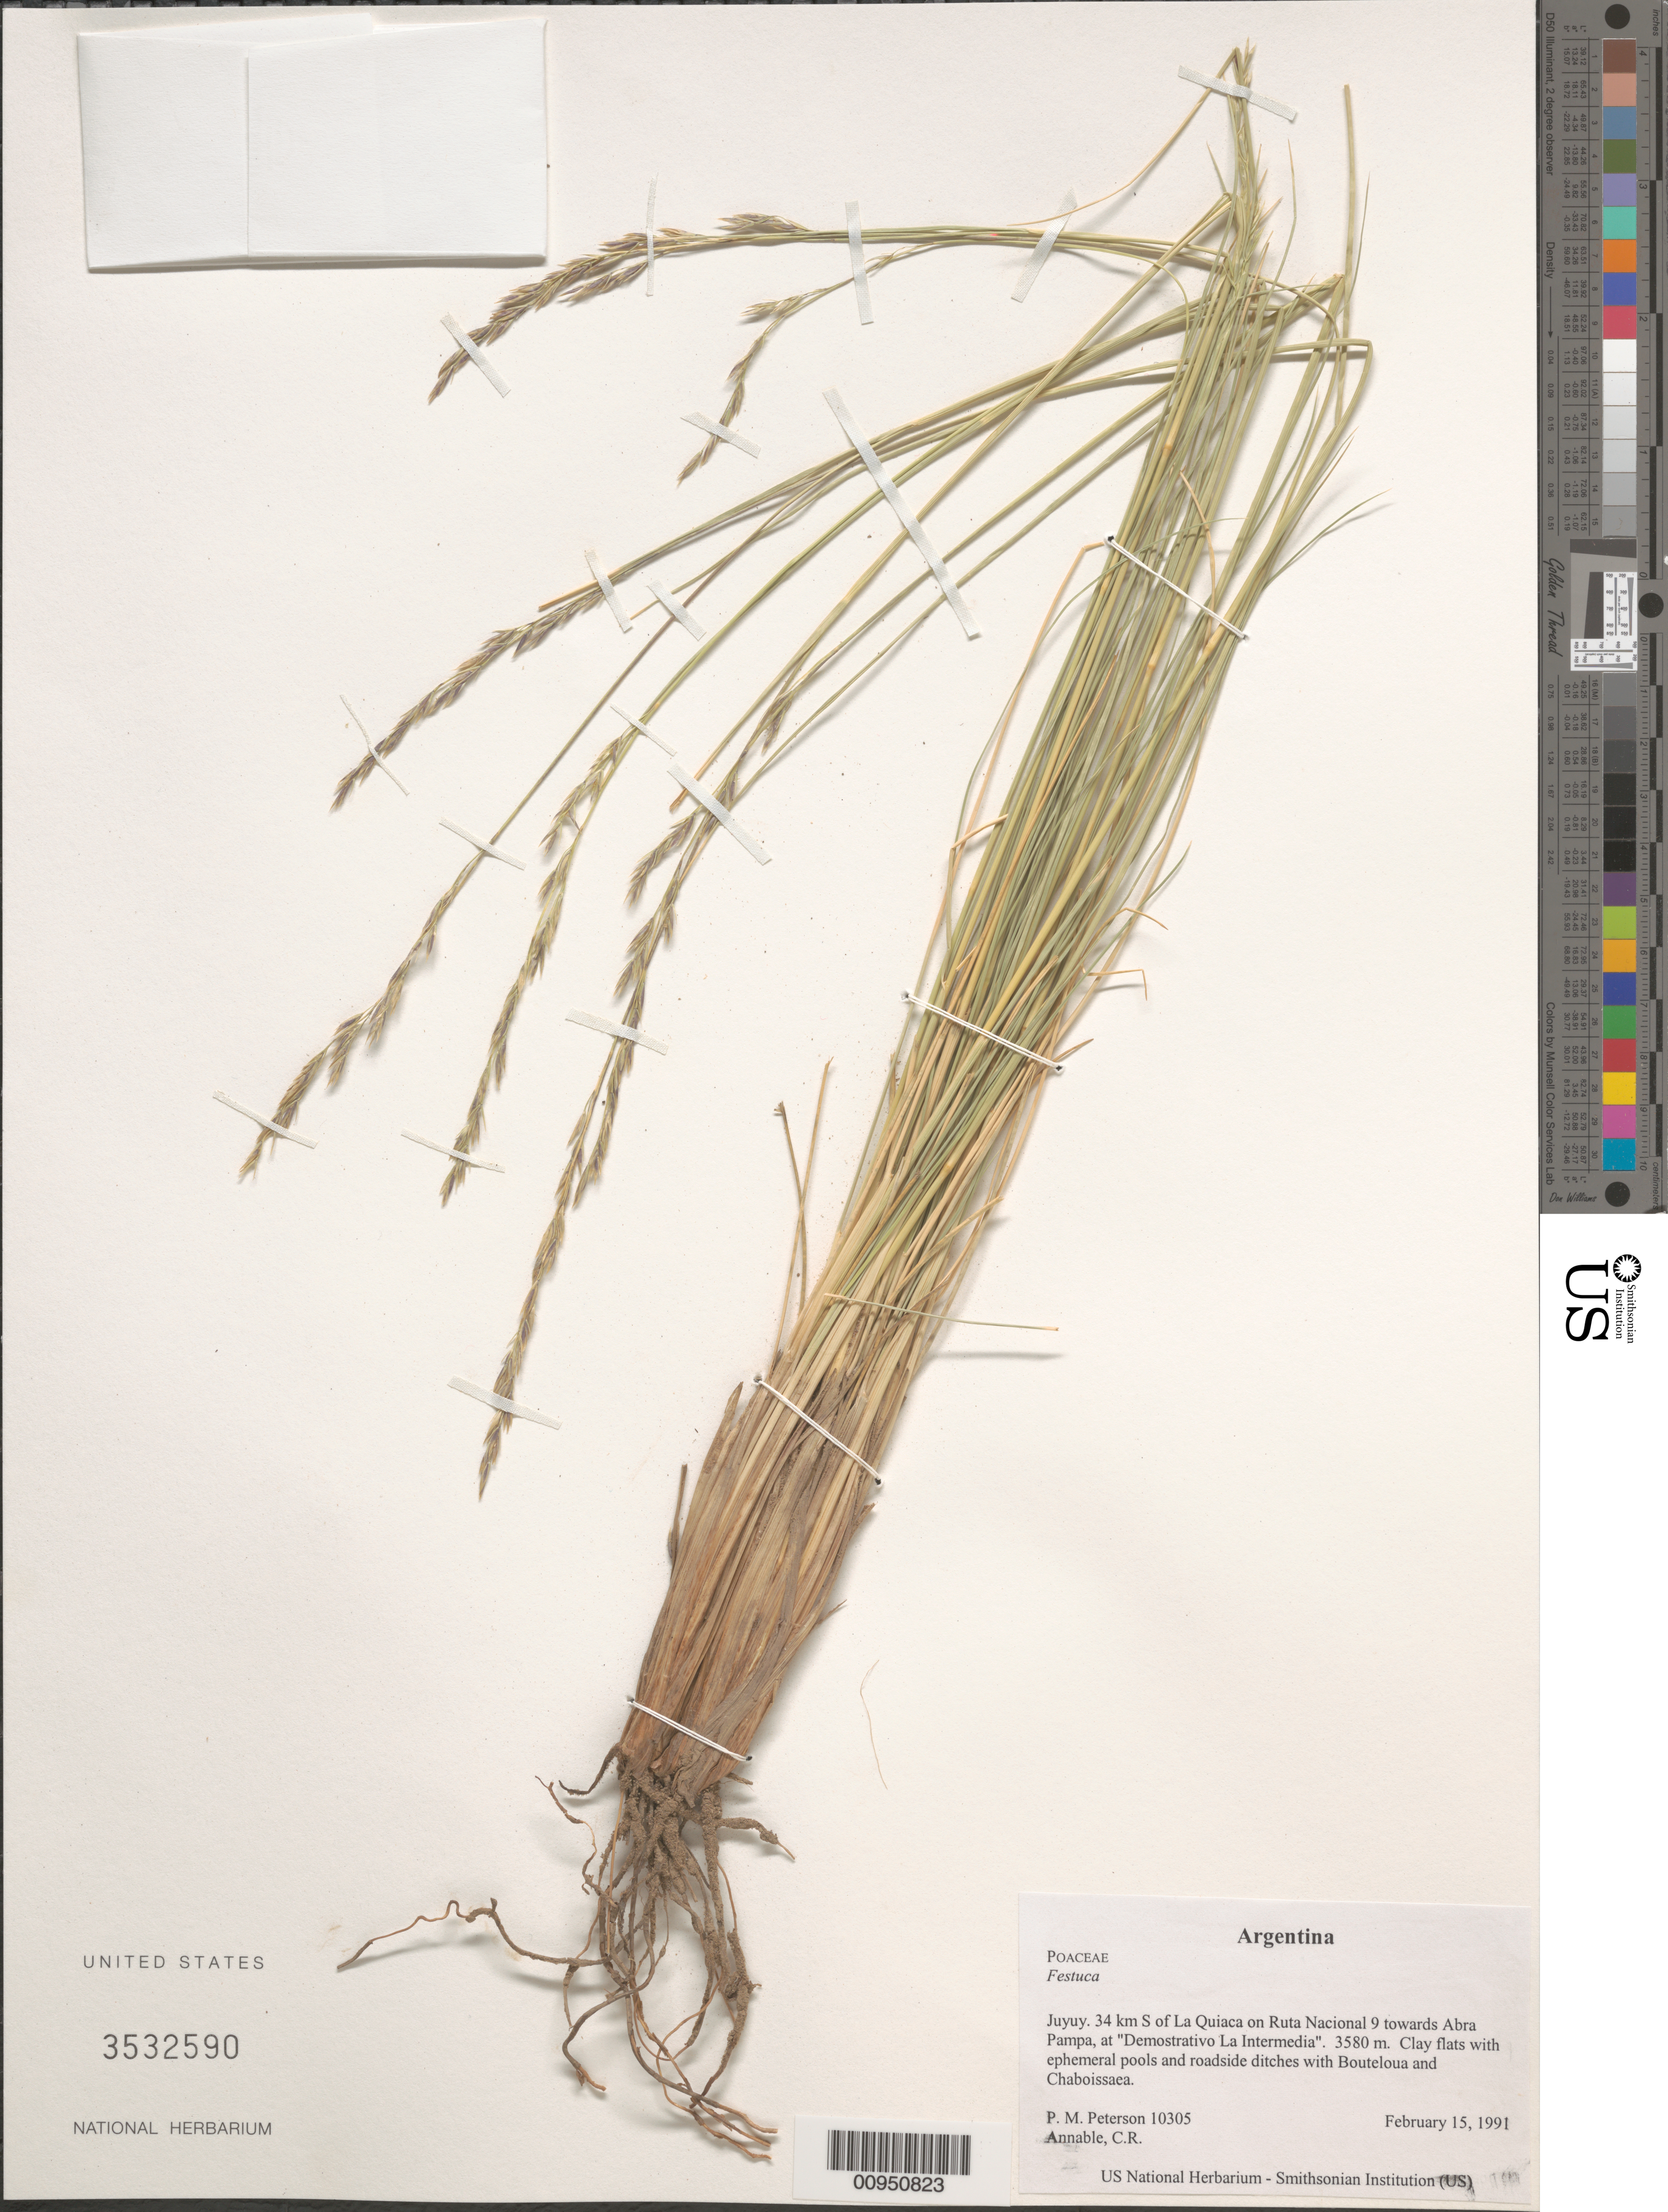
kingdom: Plantae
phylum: Tracheophyta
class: Liliopsida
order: Poales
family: Poaceae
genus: Festuca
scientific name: Festuca sp.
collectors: P. M. Peterson & C. R. Annable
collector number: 10305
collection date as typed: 15 Feb 1991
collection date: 1991-02-15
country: Argentina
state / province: Jujuy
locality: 34 km S of La Quiaca on Ruta Nacional 9 towards Abra Pampa, at "Demostrativo La Intermedia".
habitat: Clay flats with ephemeral pools and roadside ditches with Bouteloua and Chaboissaea.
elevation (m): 3580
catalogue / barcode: US 3532590